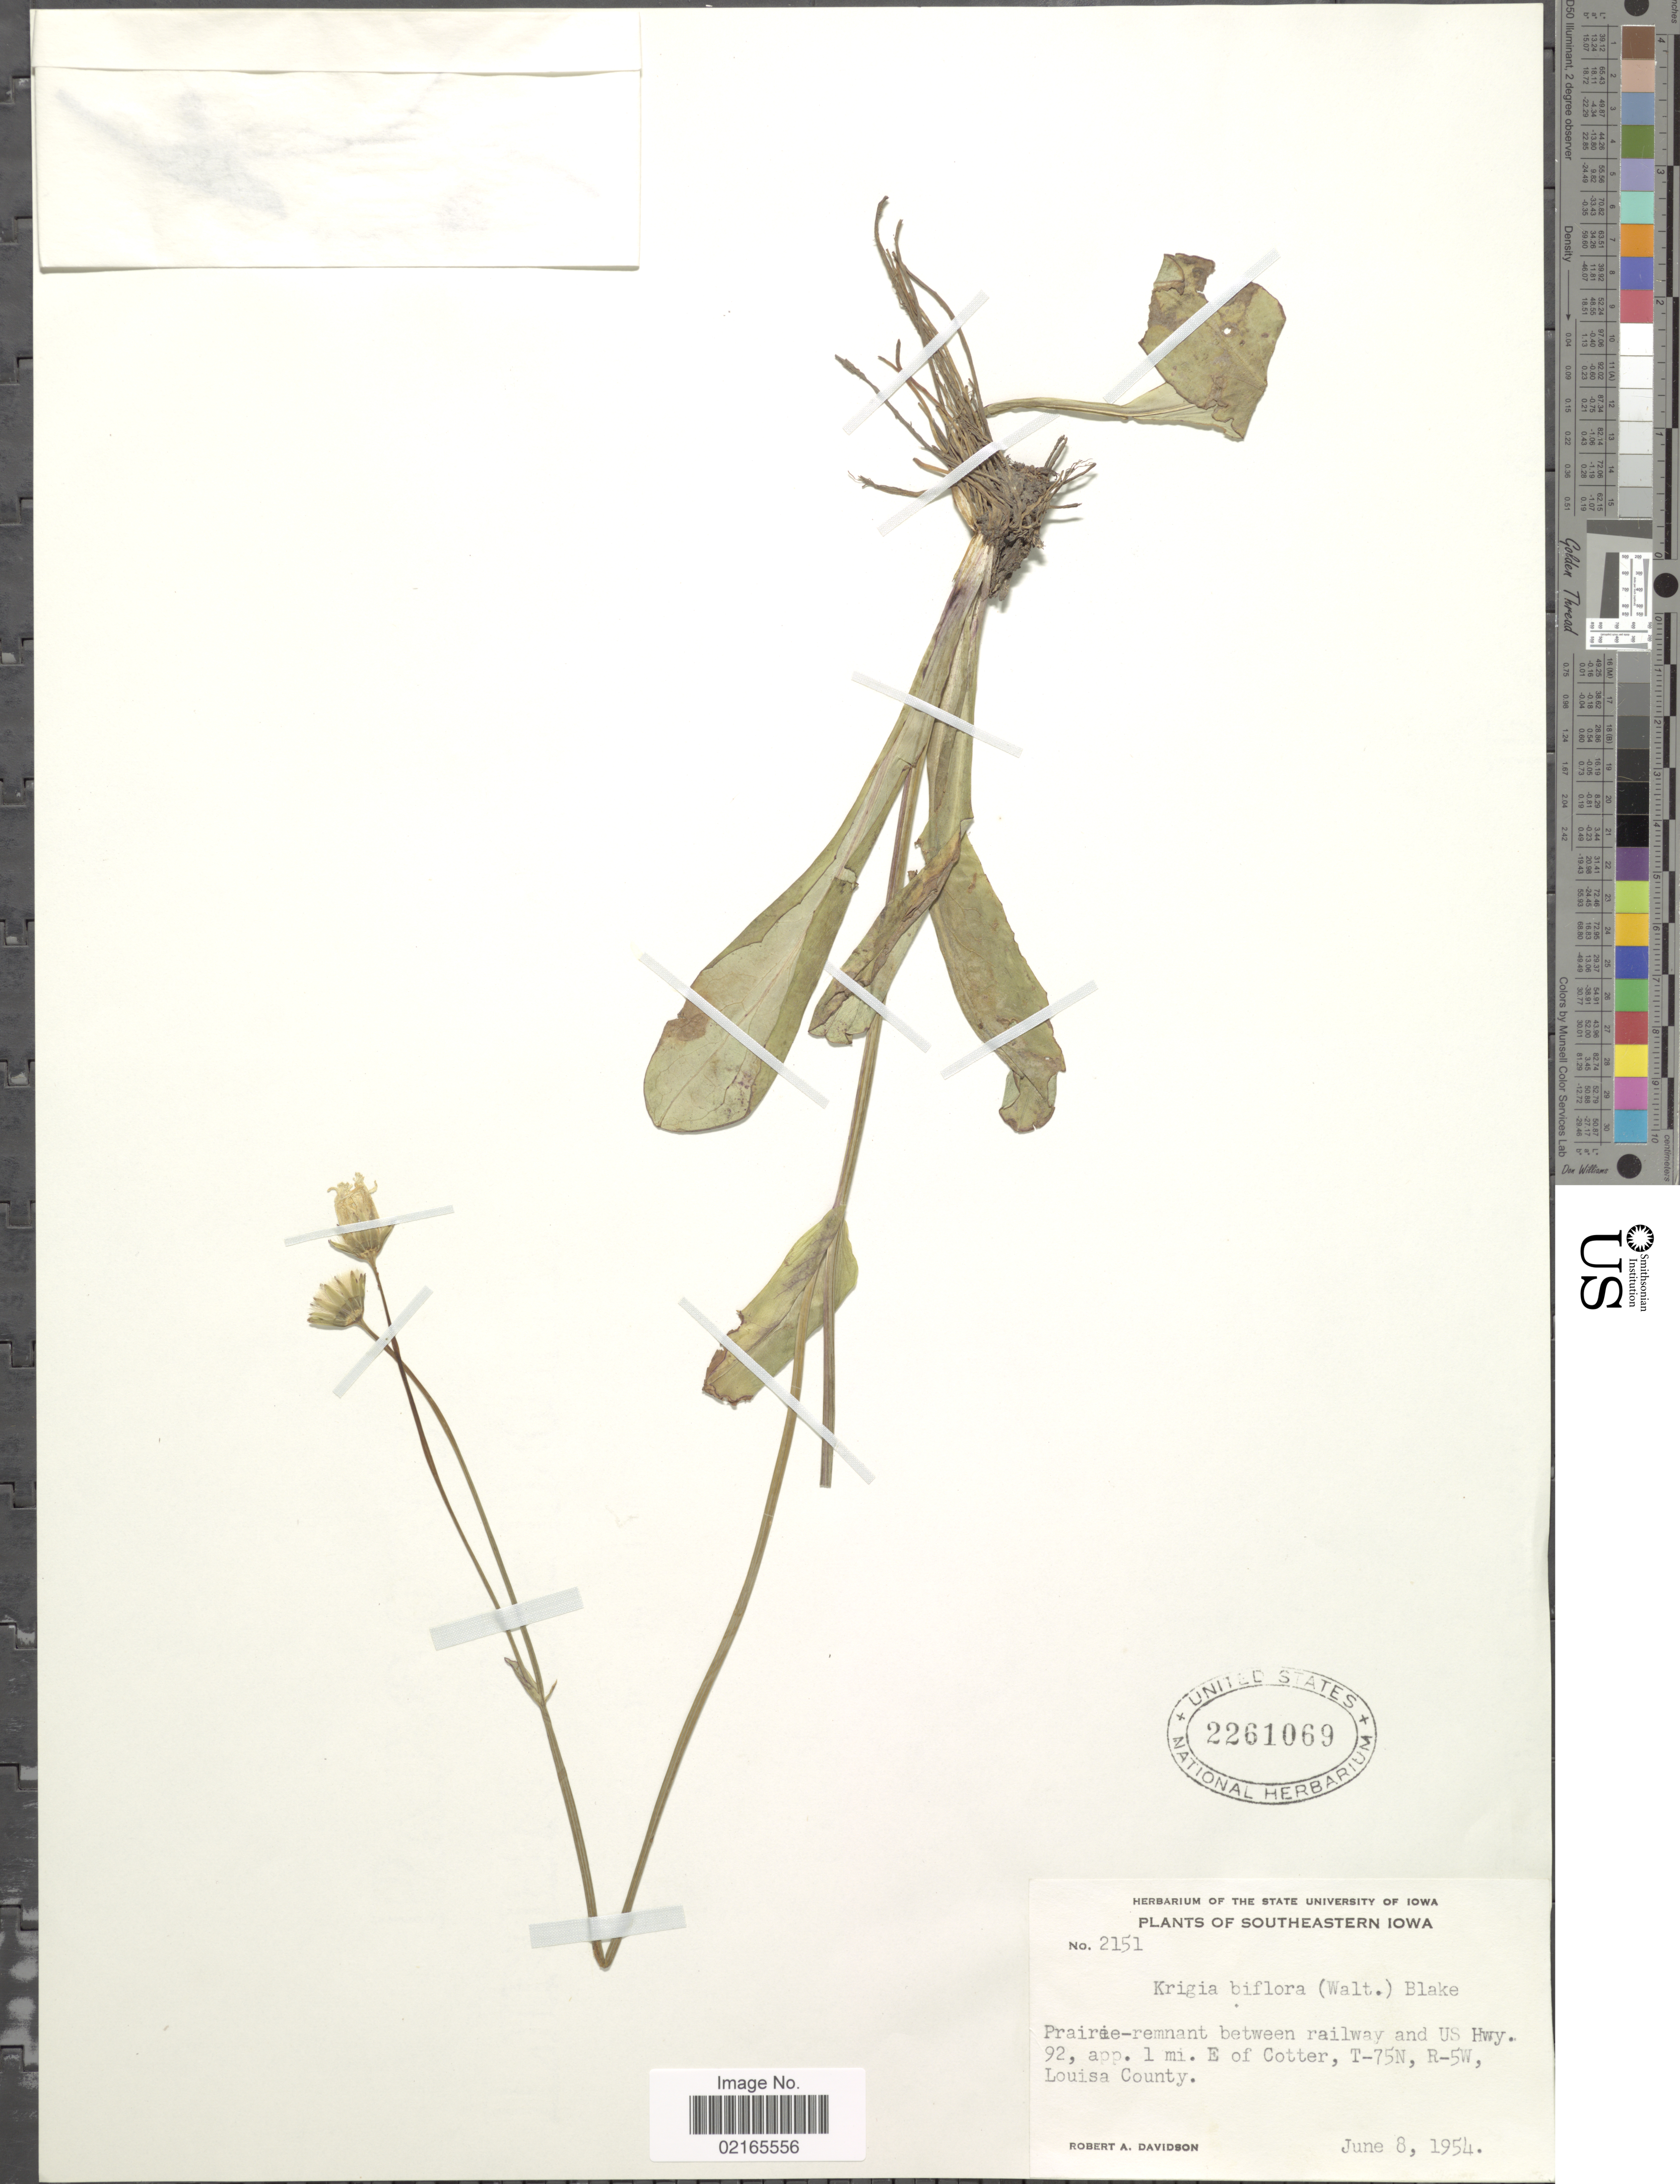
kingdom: Plantae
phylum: Tracheophyta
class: Magnoliopsida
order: Asterales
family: Asteraceae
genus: Krigia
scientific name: Krigia biflora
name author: (Walter) S.F. Blake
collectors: R. A. Davidson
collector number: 2151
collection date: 1954-06-08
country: United States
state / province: Iowa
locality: Southeastern Iowa, Prairie-remnant between railway and US Hwy. 92, app. 1 mi. E of Cotter, T-75N, R-5W, Louisa County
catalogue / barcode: US 2261069